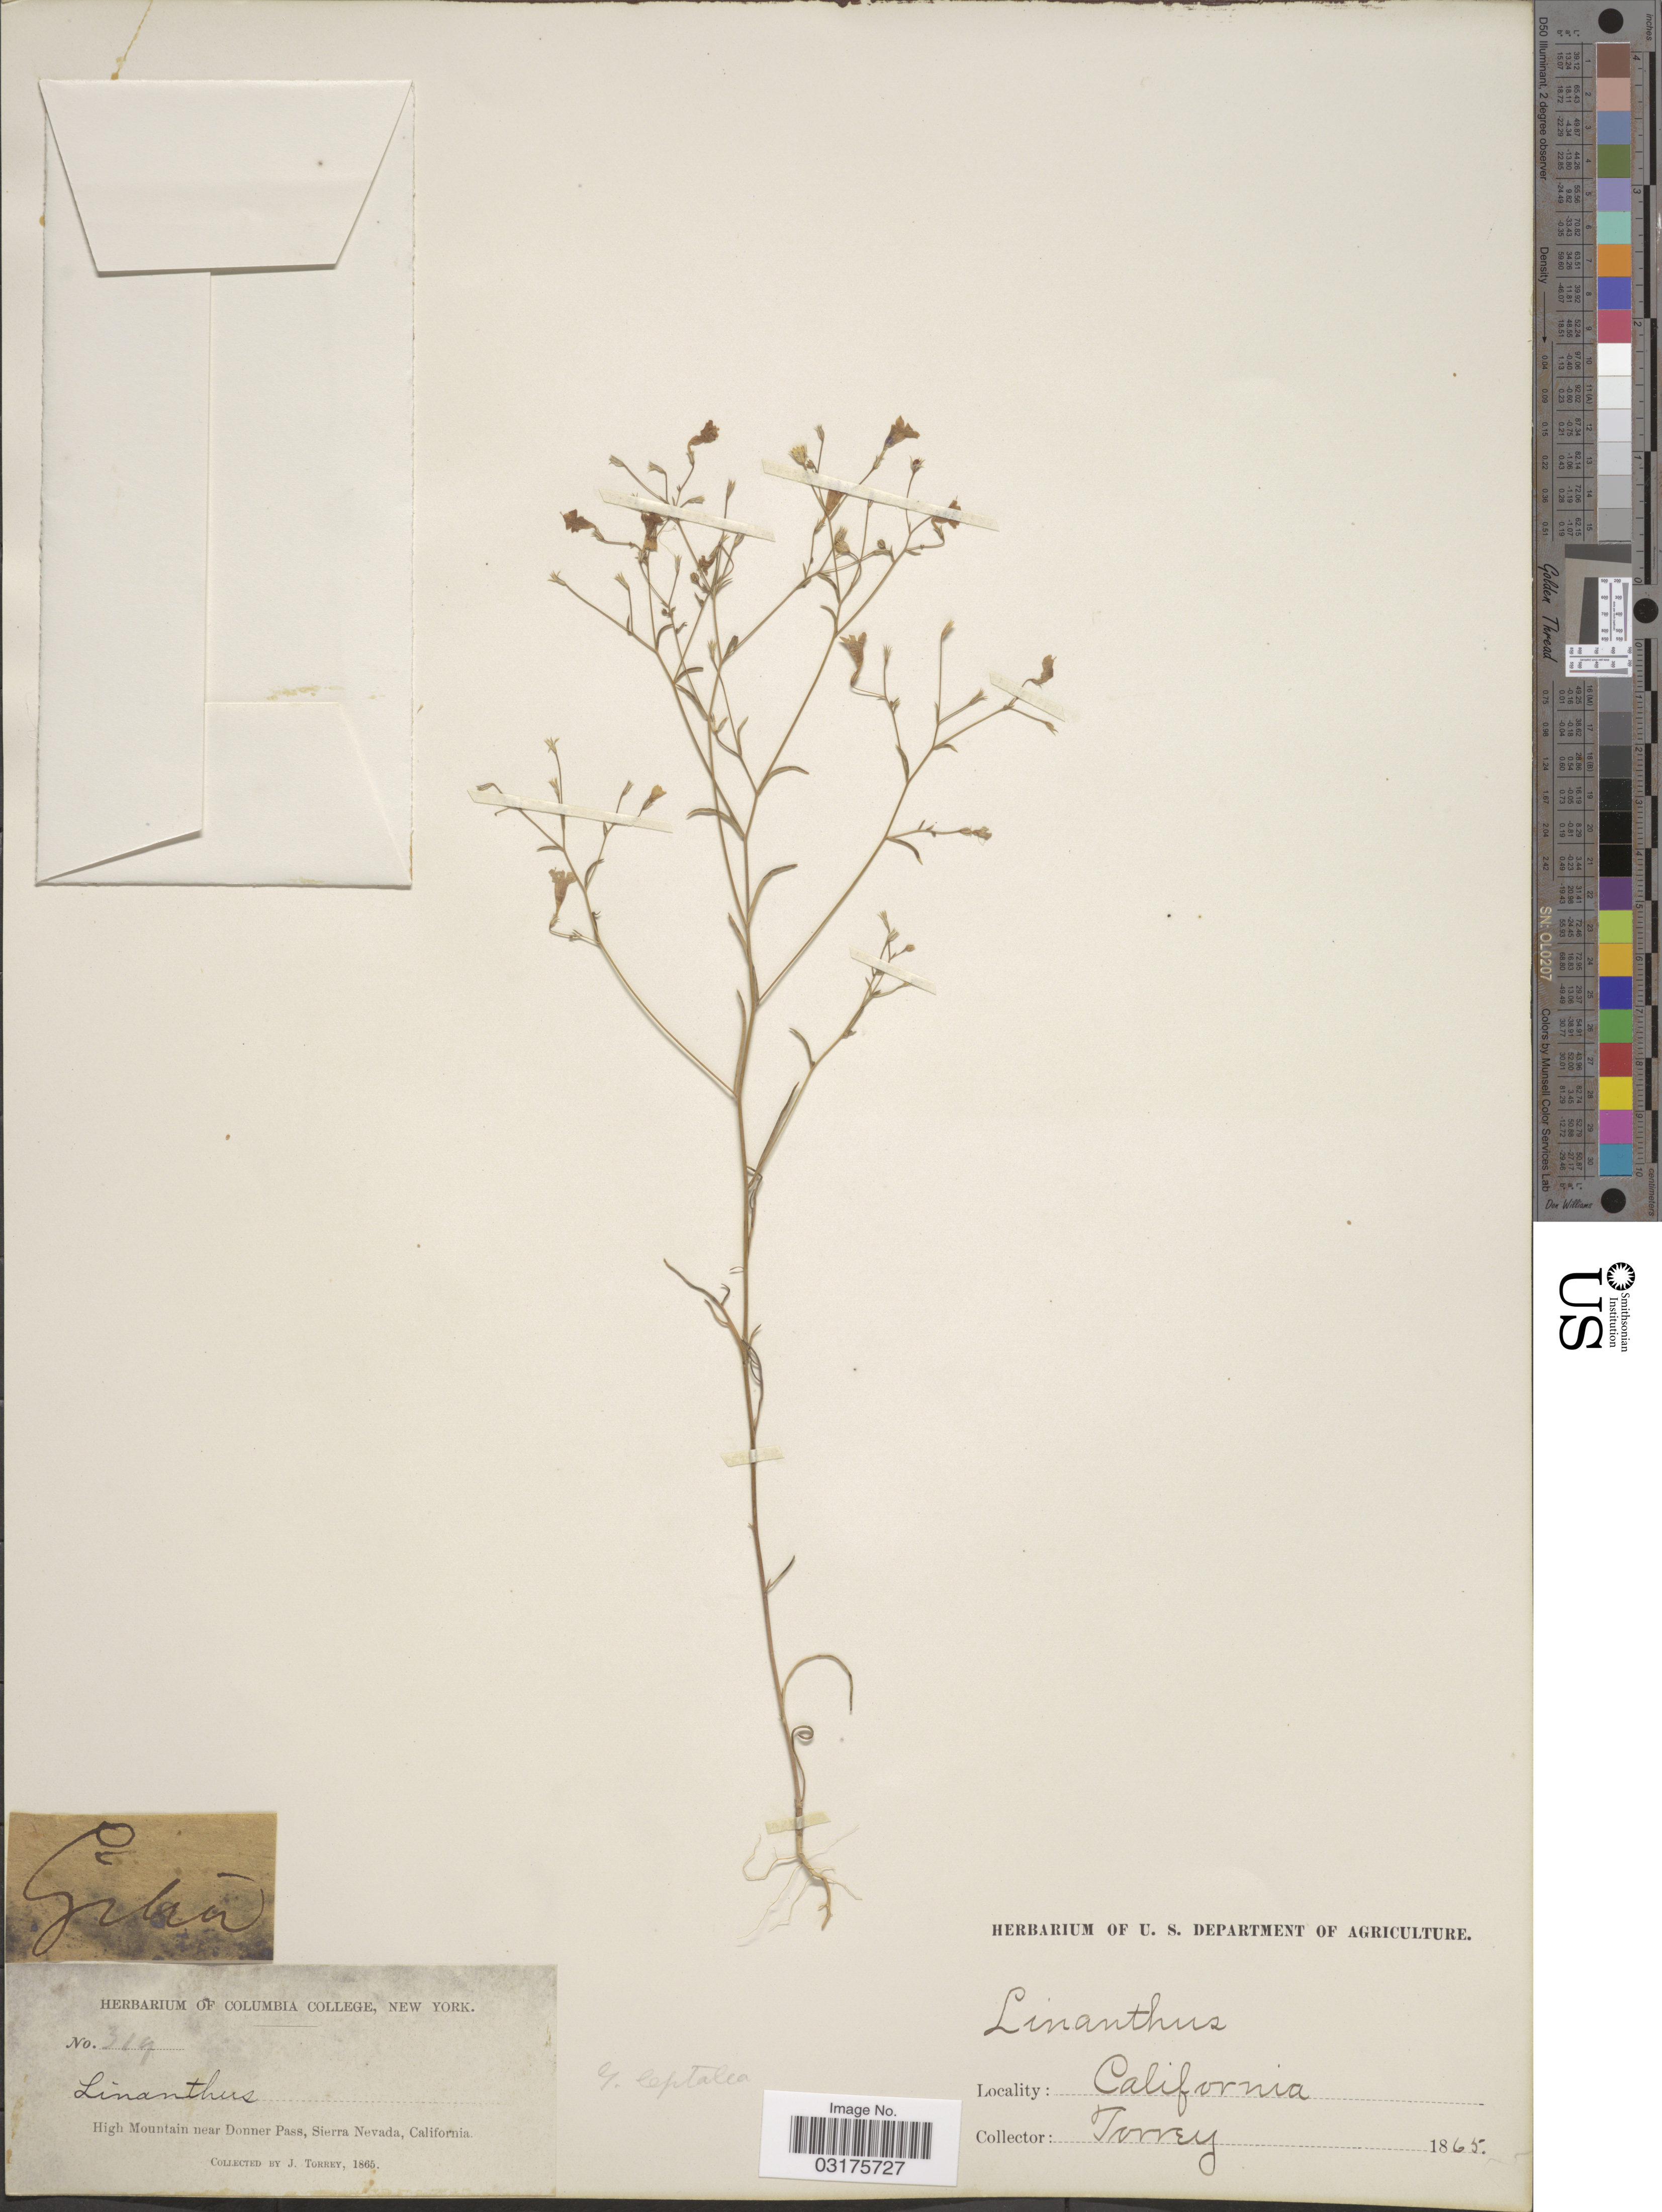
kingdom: Plantae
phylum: Tracheophyta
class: Magnoliopsida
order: Ericales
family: Polemoniaceae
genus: Navarretia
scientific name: Navarretia leptalea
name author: (A. Gray) L.A. Johnson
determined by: Strong, Mark T., (BOT), Smithsonian Institution - National Museum of Natural History (UNITED STATES)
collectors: J. Torrey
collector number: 319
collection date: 1865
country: United States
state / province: California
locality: High Mountain near Donner Pass, Sierra Nevada.